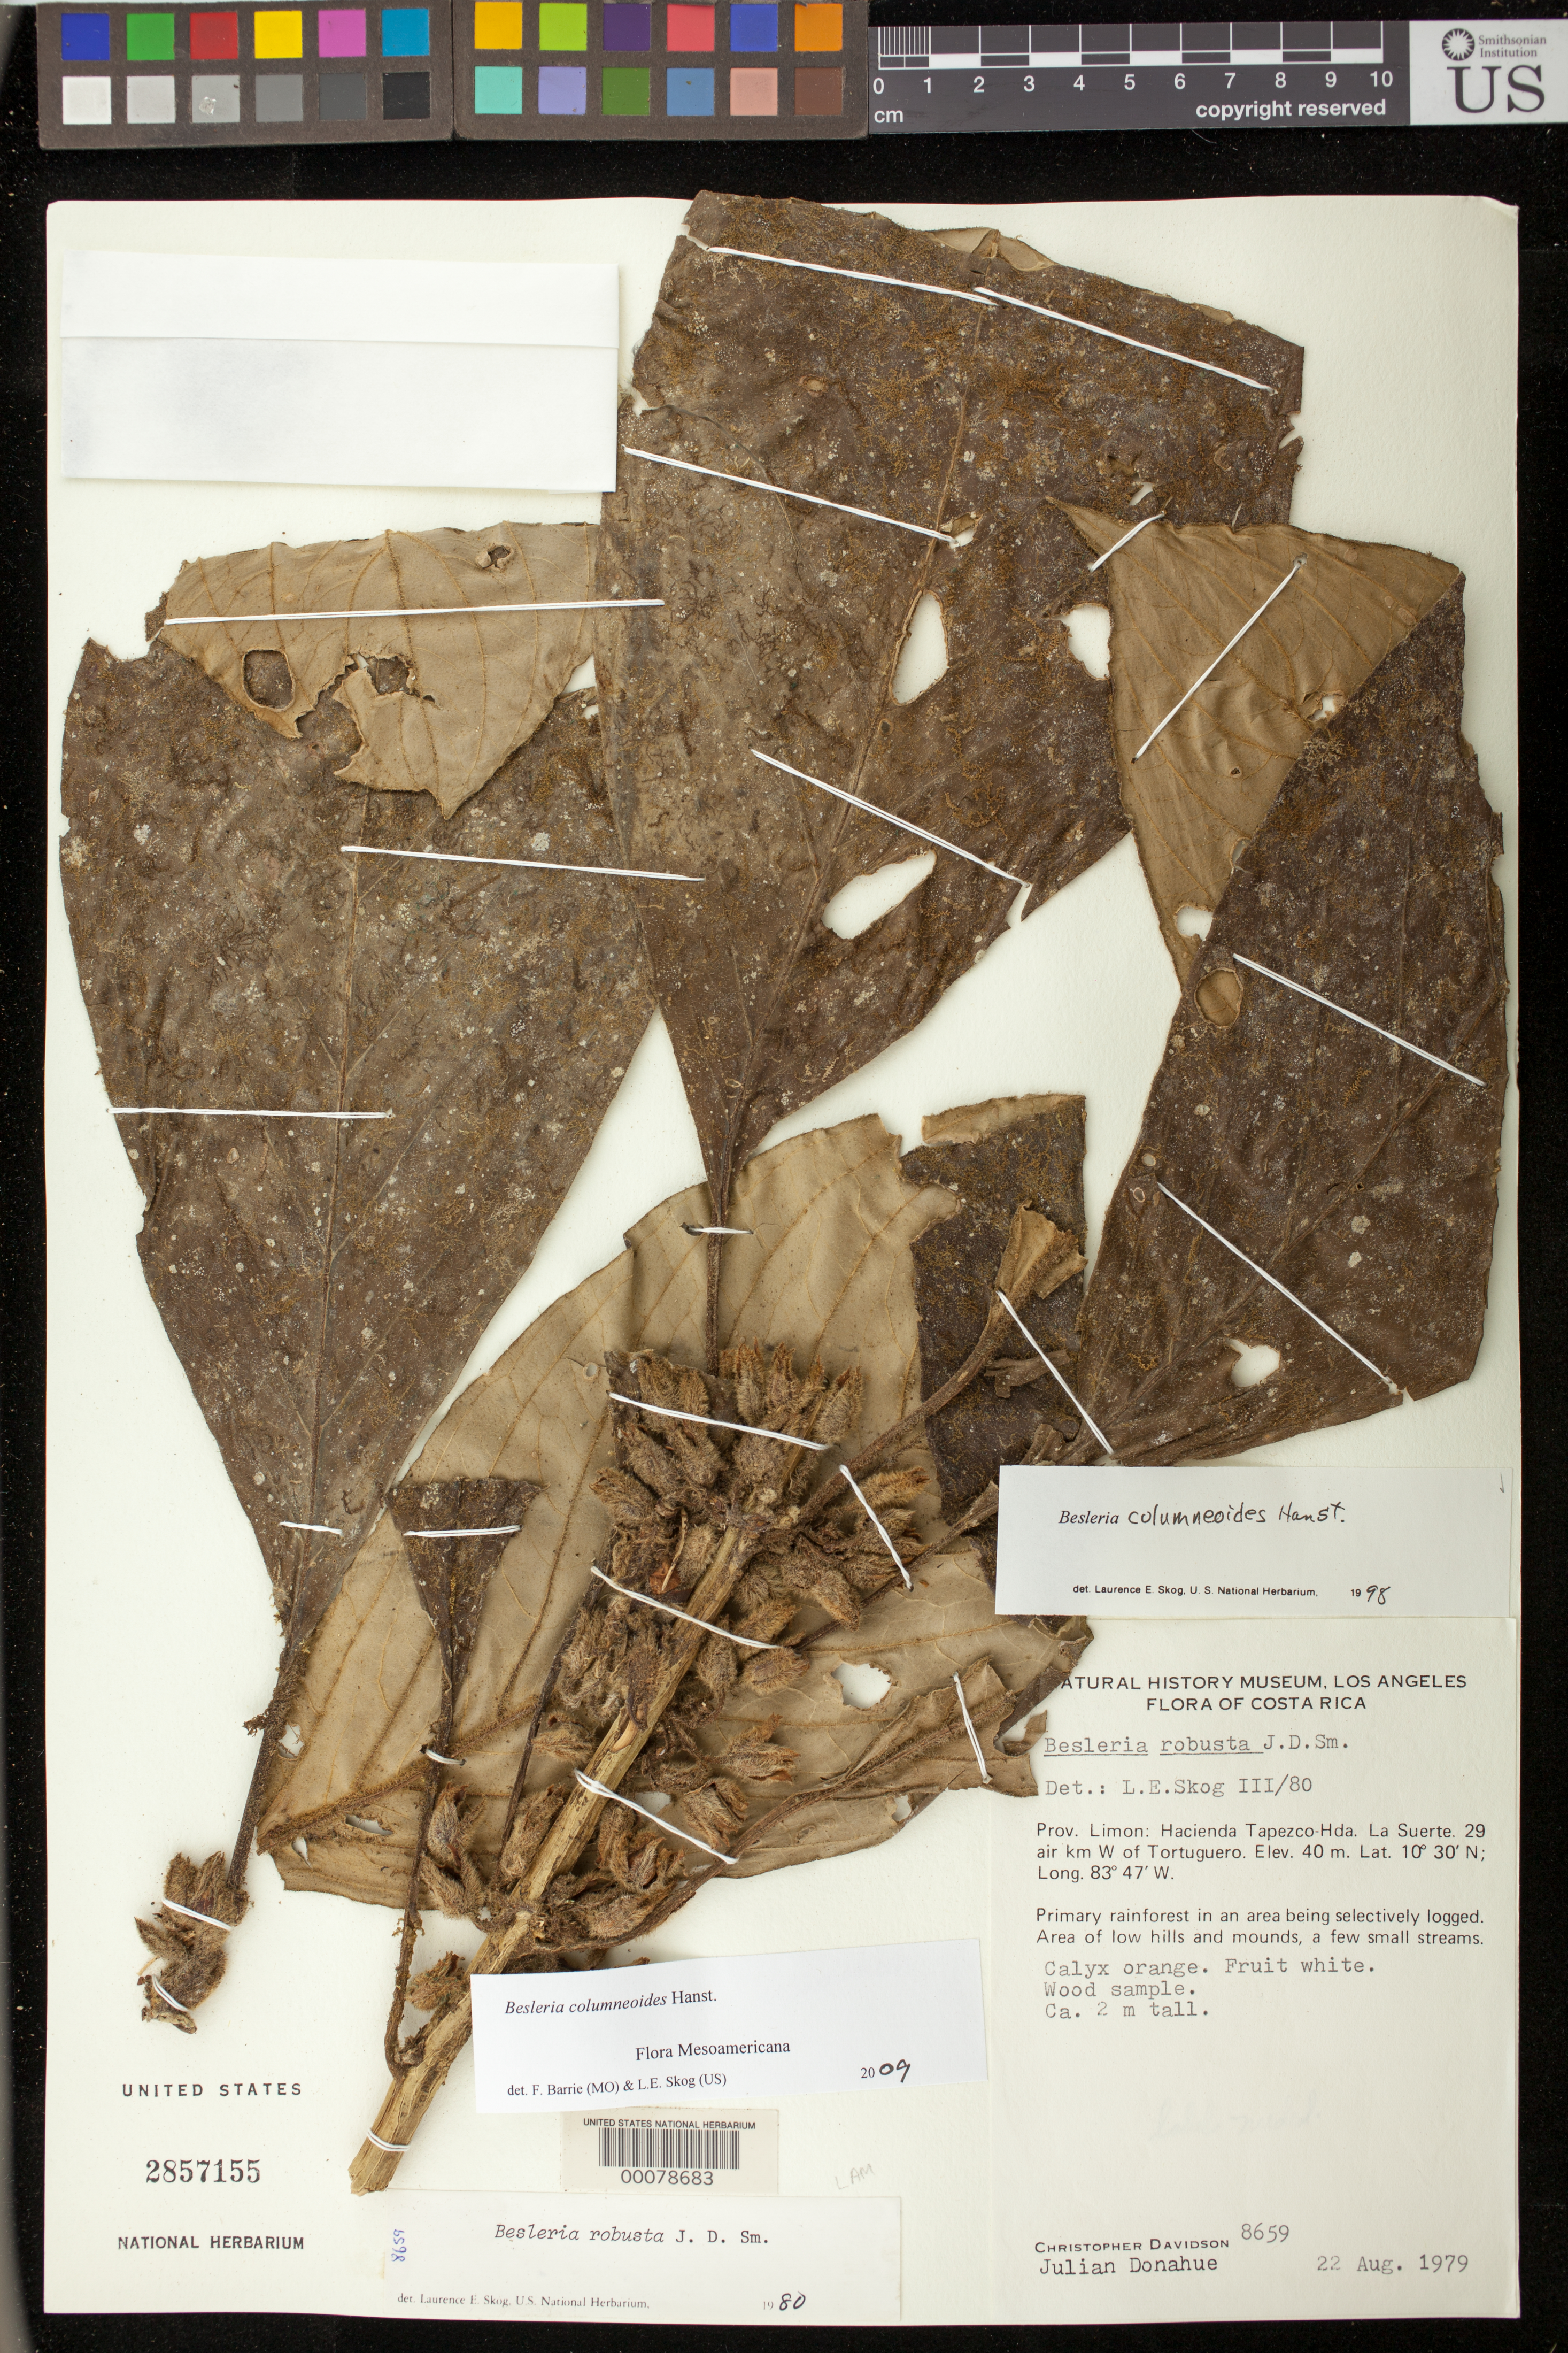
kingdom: Plantae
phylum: Tracheophyta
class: Magnoliopsida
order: Lamiales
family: Gesneriaceae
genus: Besleria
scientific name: Besleria columneoides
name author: Hanst.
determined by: Skog, Laurence E.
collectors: C. Davidson & J. Donahue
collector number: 8659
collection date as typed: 22 Aug 1979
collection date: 1979-08-22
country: Costa Rica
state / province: Limón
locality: Hacienda Tapezco-Hda, La Suerte, 29 air km W of Toruguero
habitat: Primary rainforest in area being selectively logged; area of low hills and mounds, a few small streams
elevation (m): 40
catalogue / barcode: US 2857155